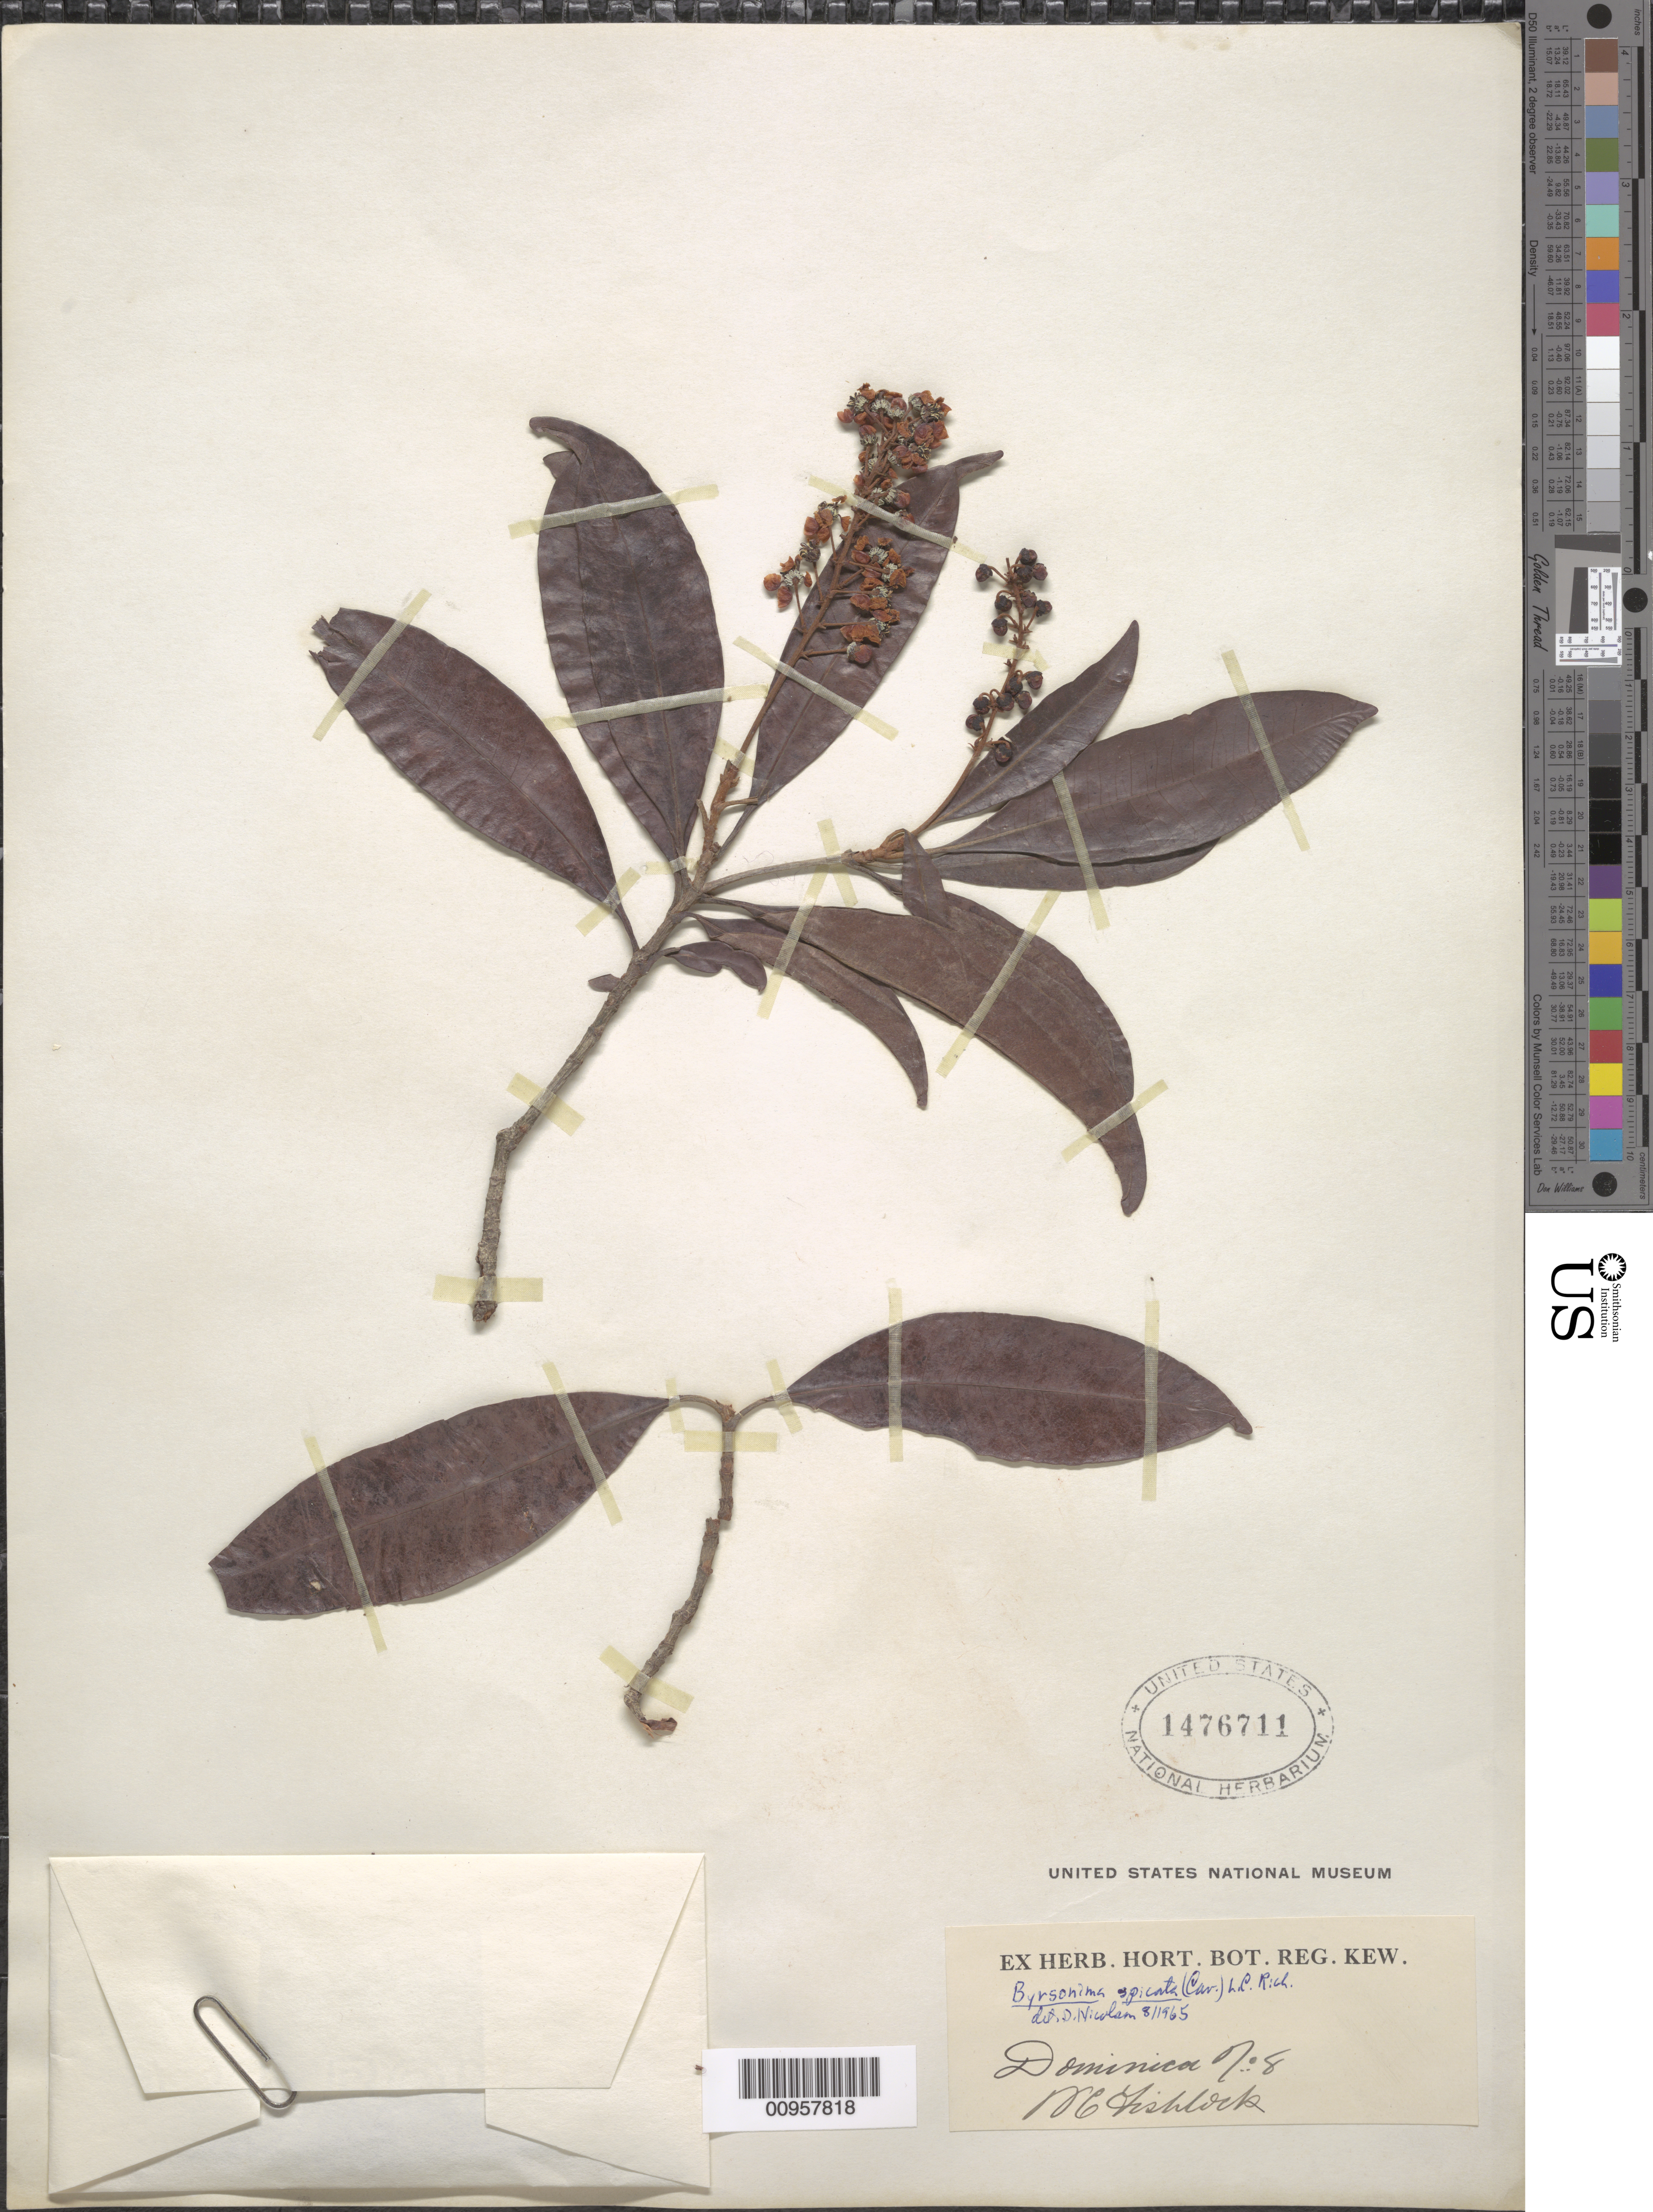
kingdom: Plantae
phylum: Tracheophyta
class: Magnoliopsida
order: Malpighiales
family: Malpighiaceae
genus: Byrsonima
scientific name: Byrsonima spicata (Cav.) DC.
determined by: Nicolson, Dan H.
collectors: W. Fishlock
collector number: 8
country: Dominica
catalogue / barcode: US 1476711